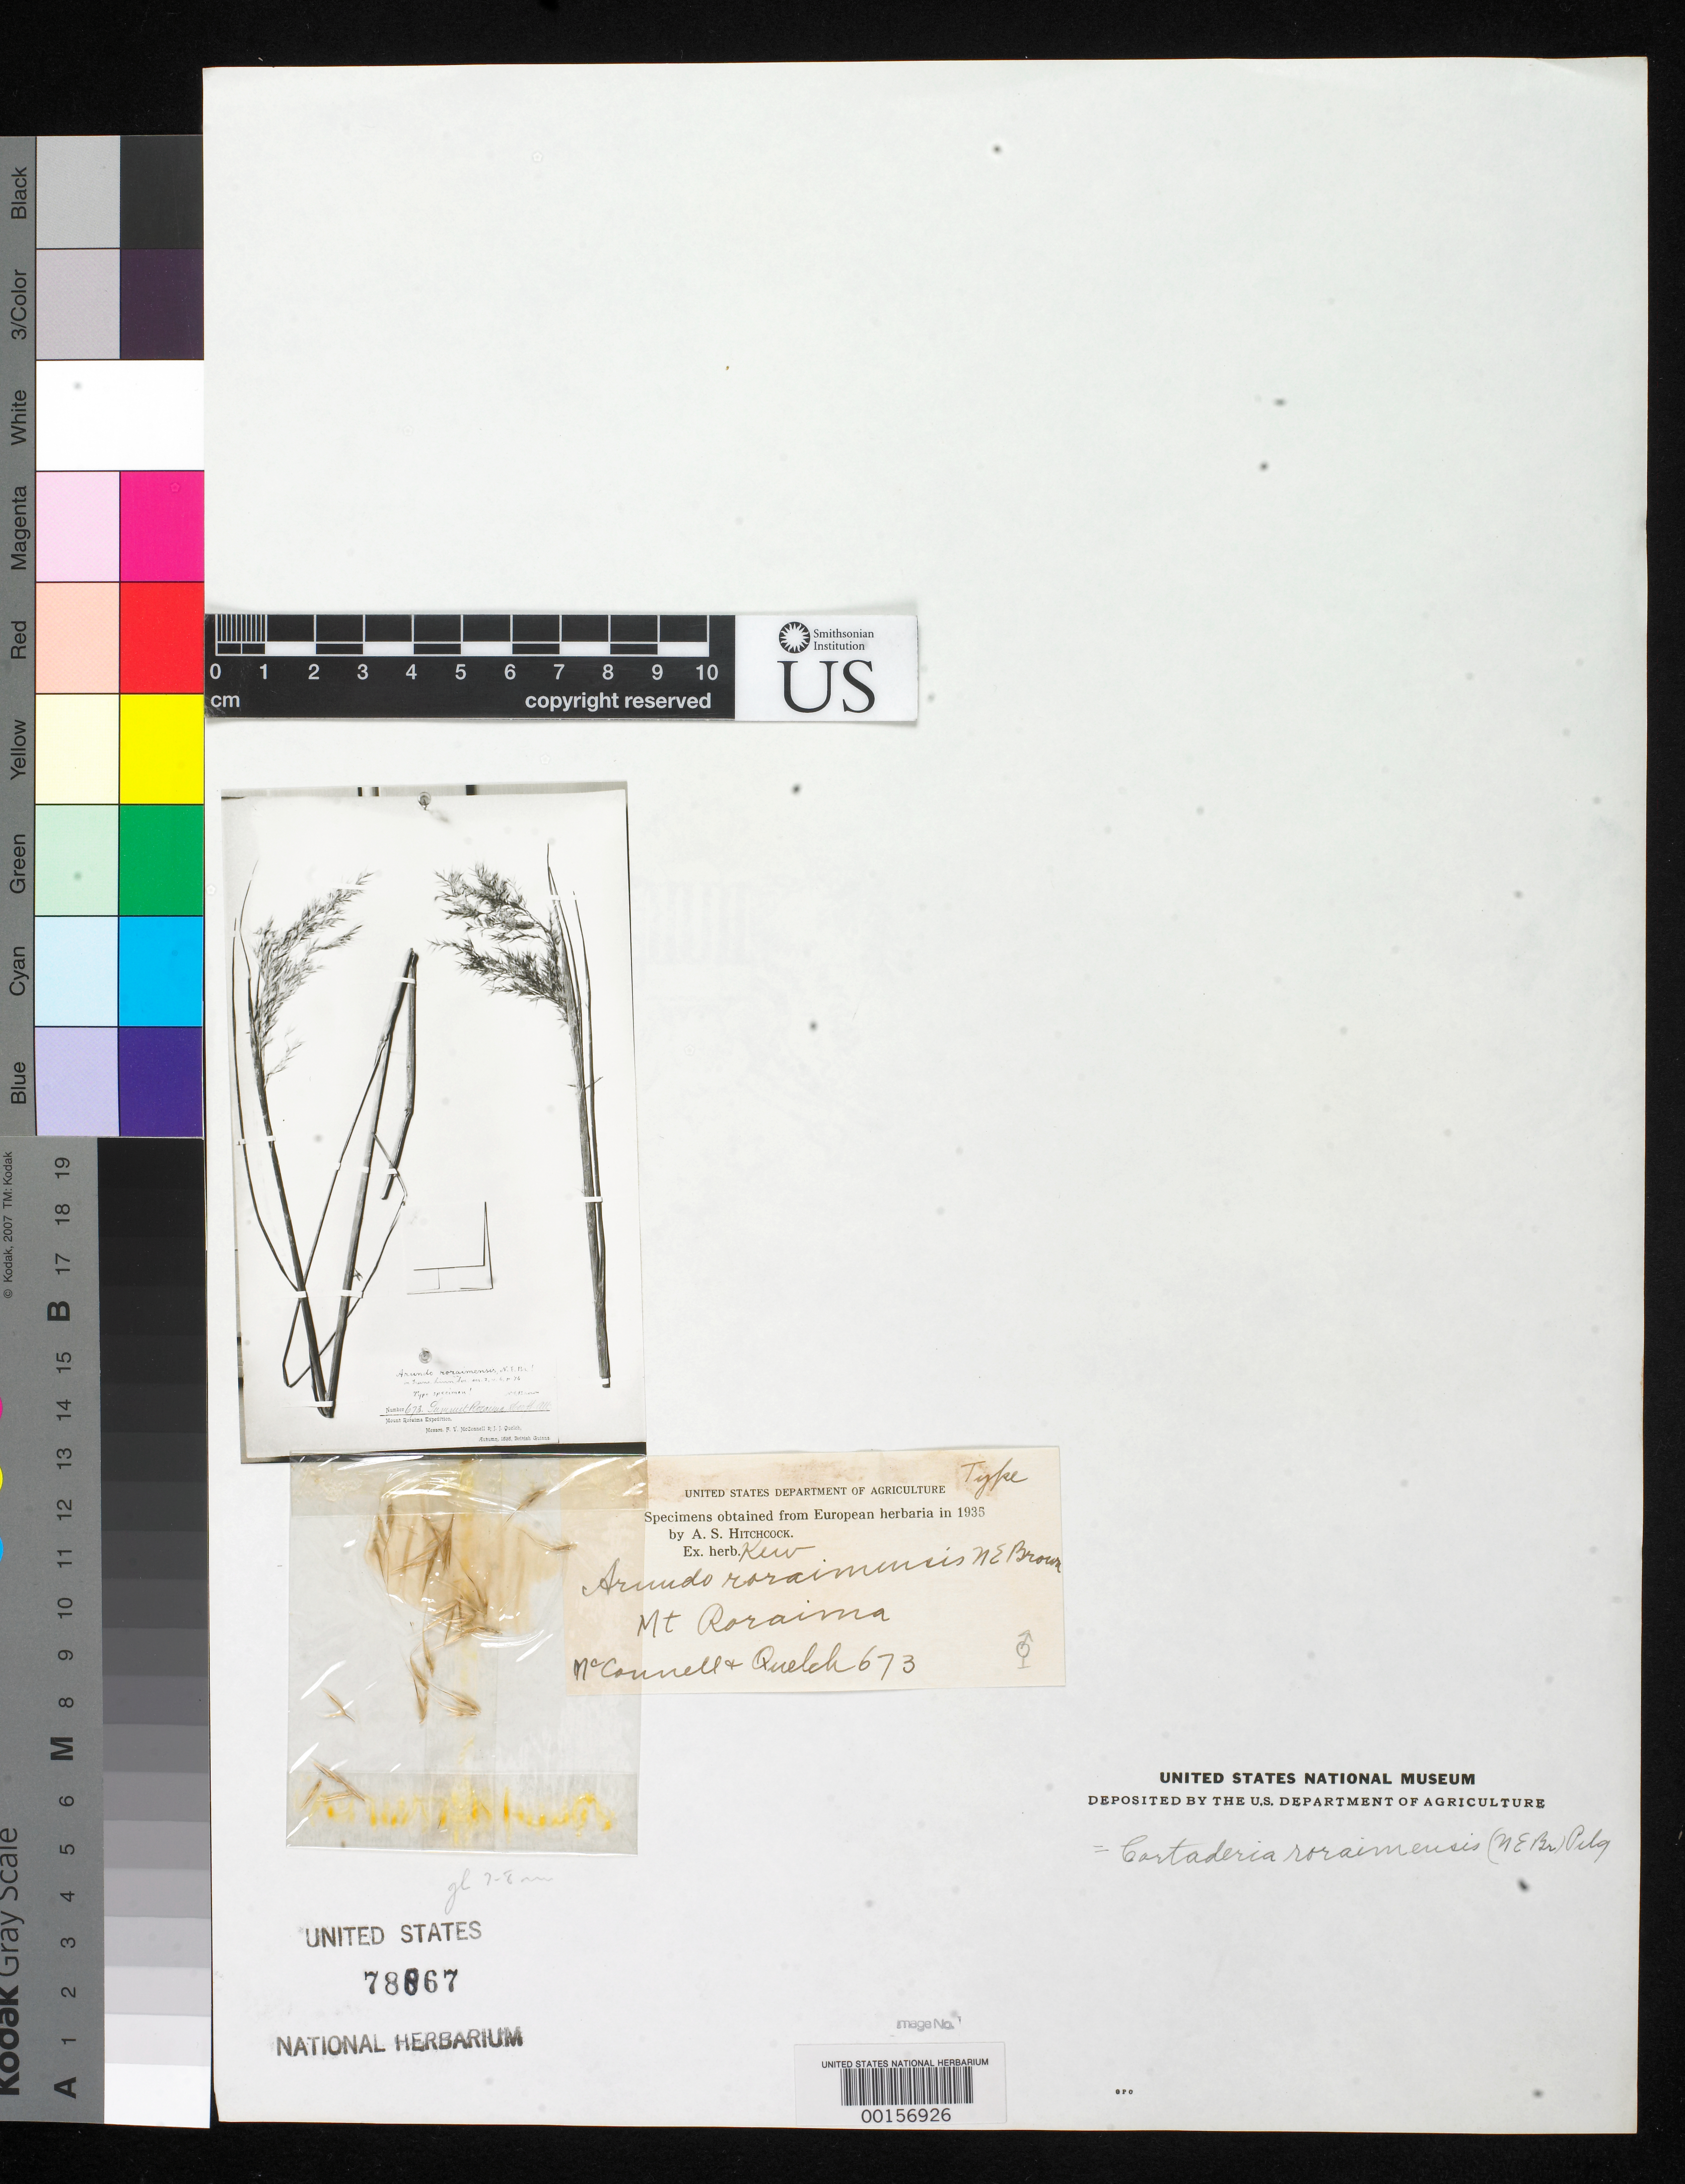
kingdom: Plantae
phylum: Tracheophyta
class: Liliopsida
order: Poales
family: Poaceae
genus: Arundo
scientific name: Arundo roraimensis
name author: N.E. Br.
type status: Type Fragment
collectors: F. McConnell & J. Quelch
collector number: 673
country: Guyana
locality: Mt. Roraima, summit.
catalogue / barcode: US 78867